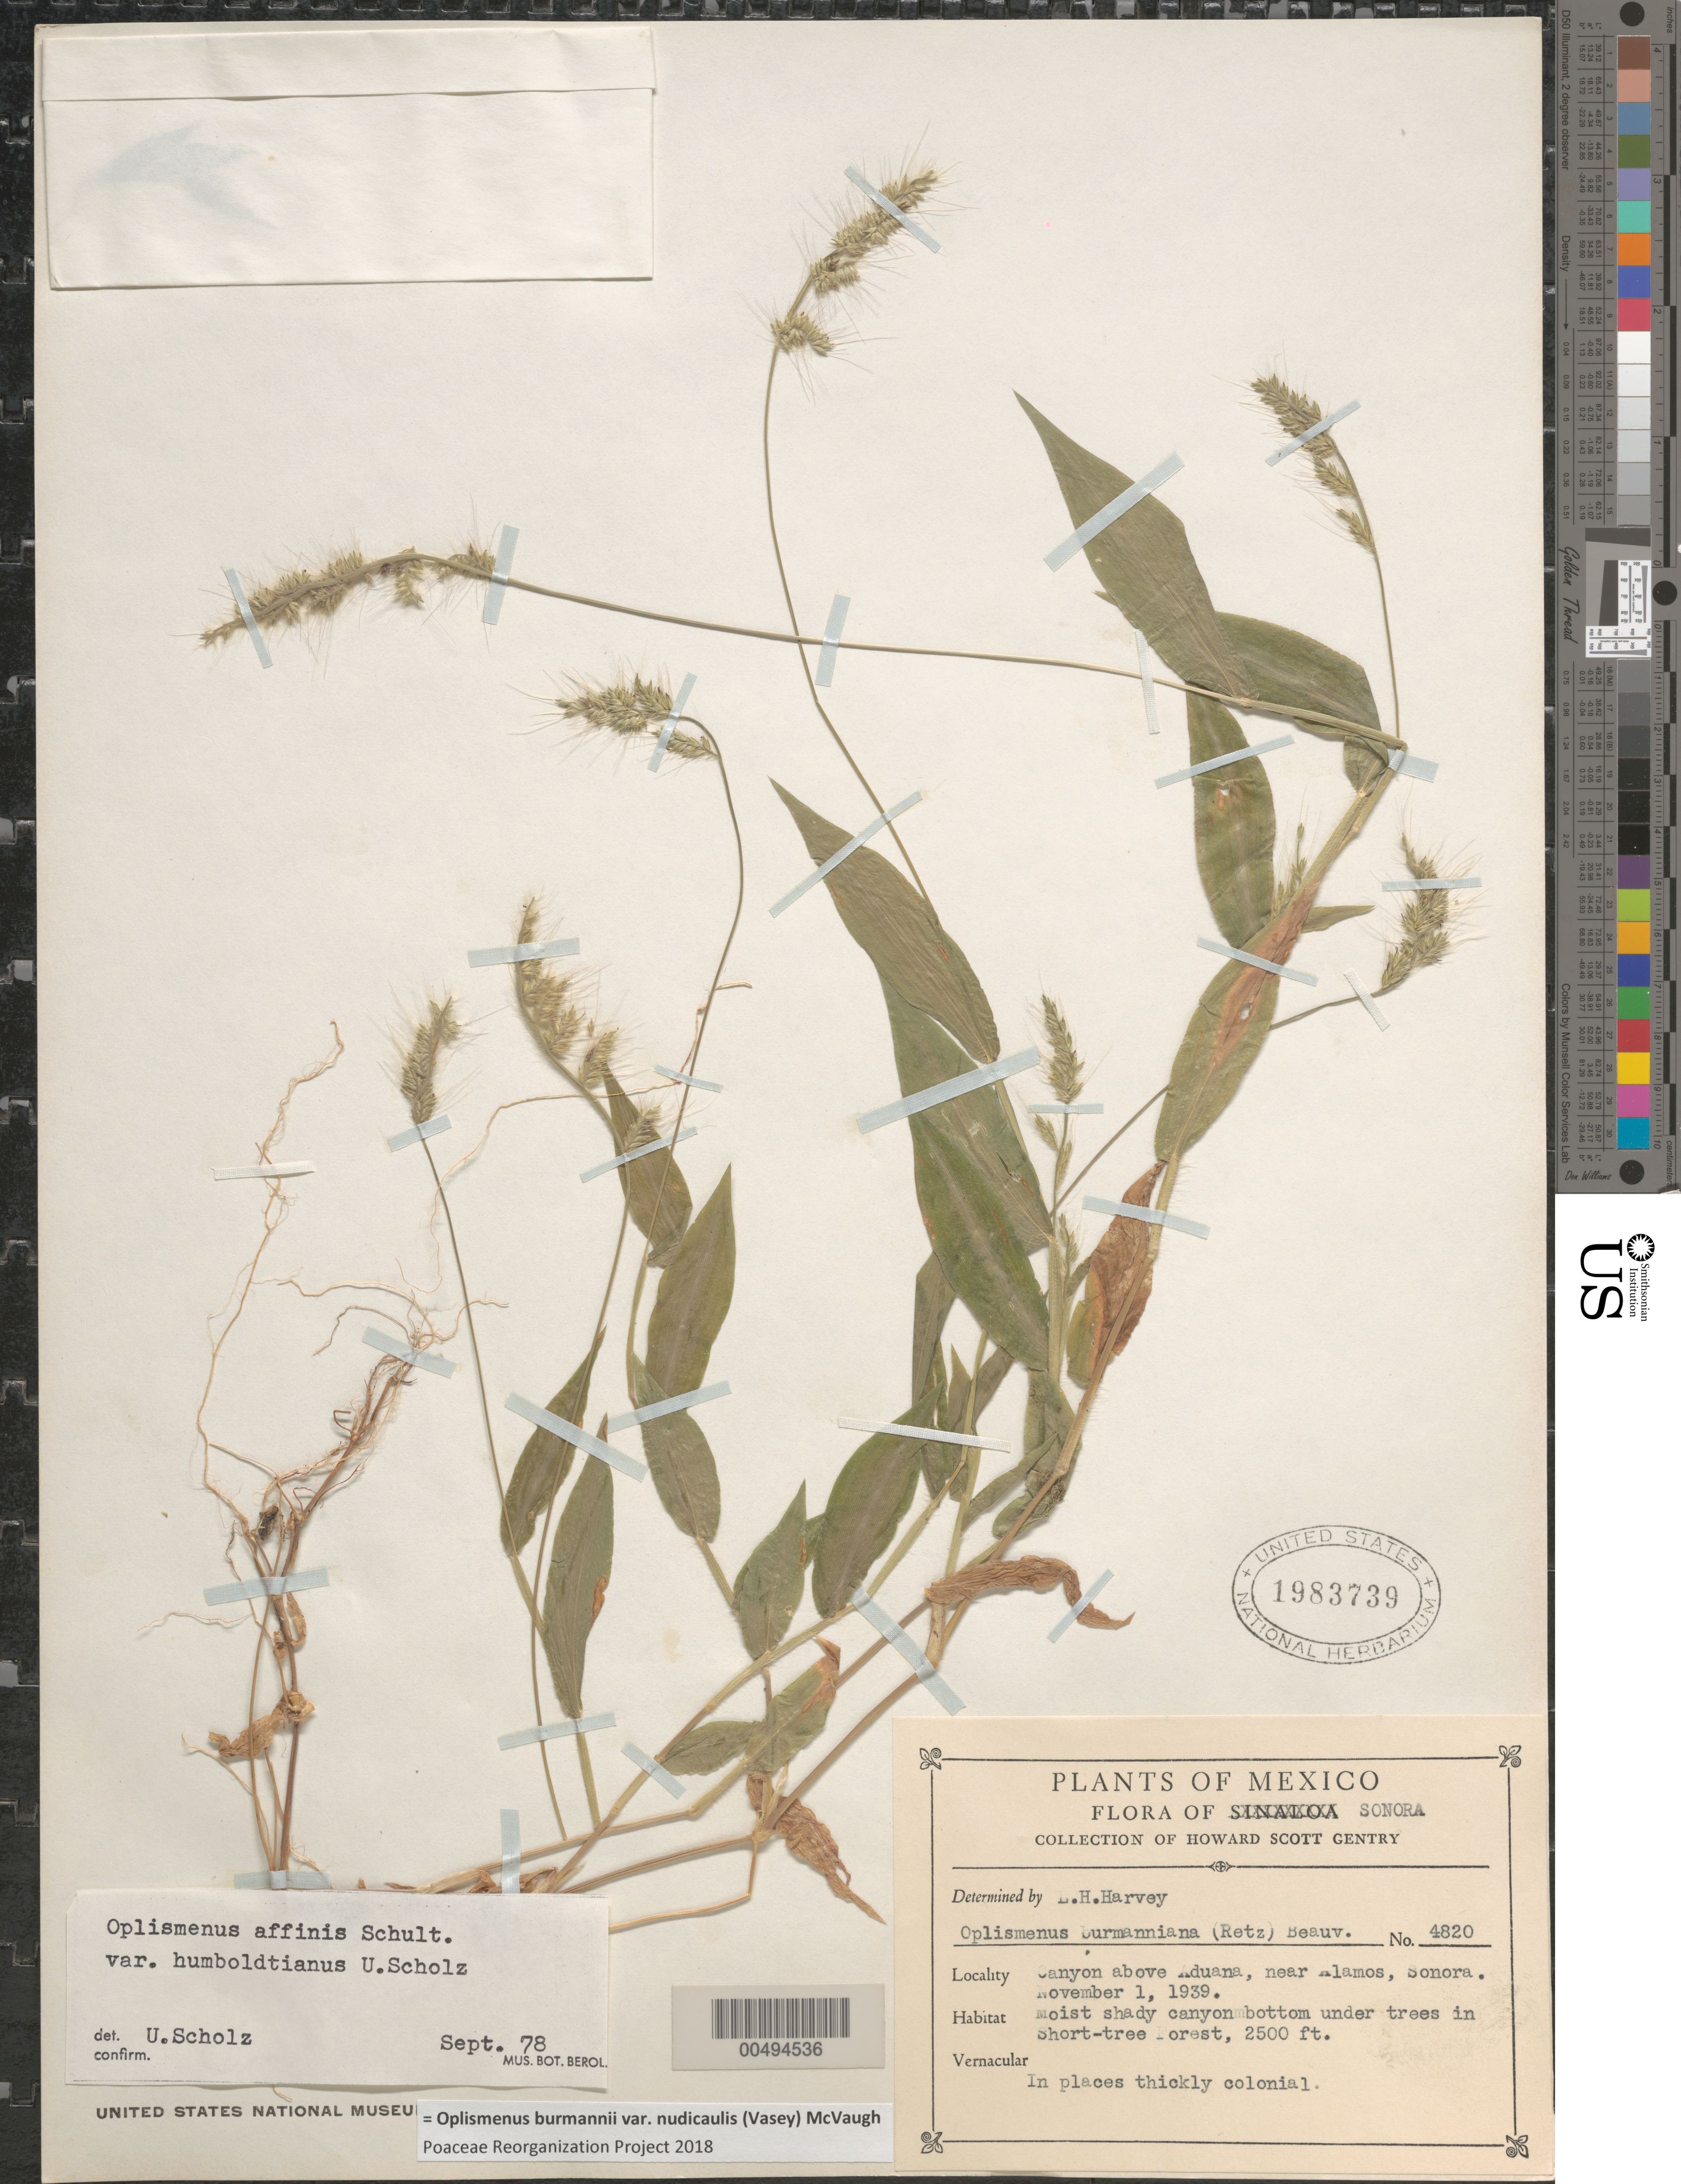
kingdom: Plantae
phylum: Tracheophyta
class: Liliopsida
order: Poales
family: Poaceae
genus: Oplismenus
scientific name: Oplismenus burmannii var. nudicaulis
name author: (Vasey) McVaugh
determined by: Poaceae Reorganization Project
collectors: H. S. Gentry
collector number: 4820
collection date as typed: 1 Nov 1939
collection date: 1939-11-01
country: Mexico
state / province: Sonora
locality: Canyon above Aduana, near Alamos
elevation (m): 762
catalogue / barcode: US 1983739